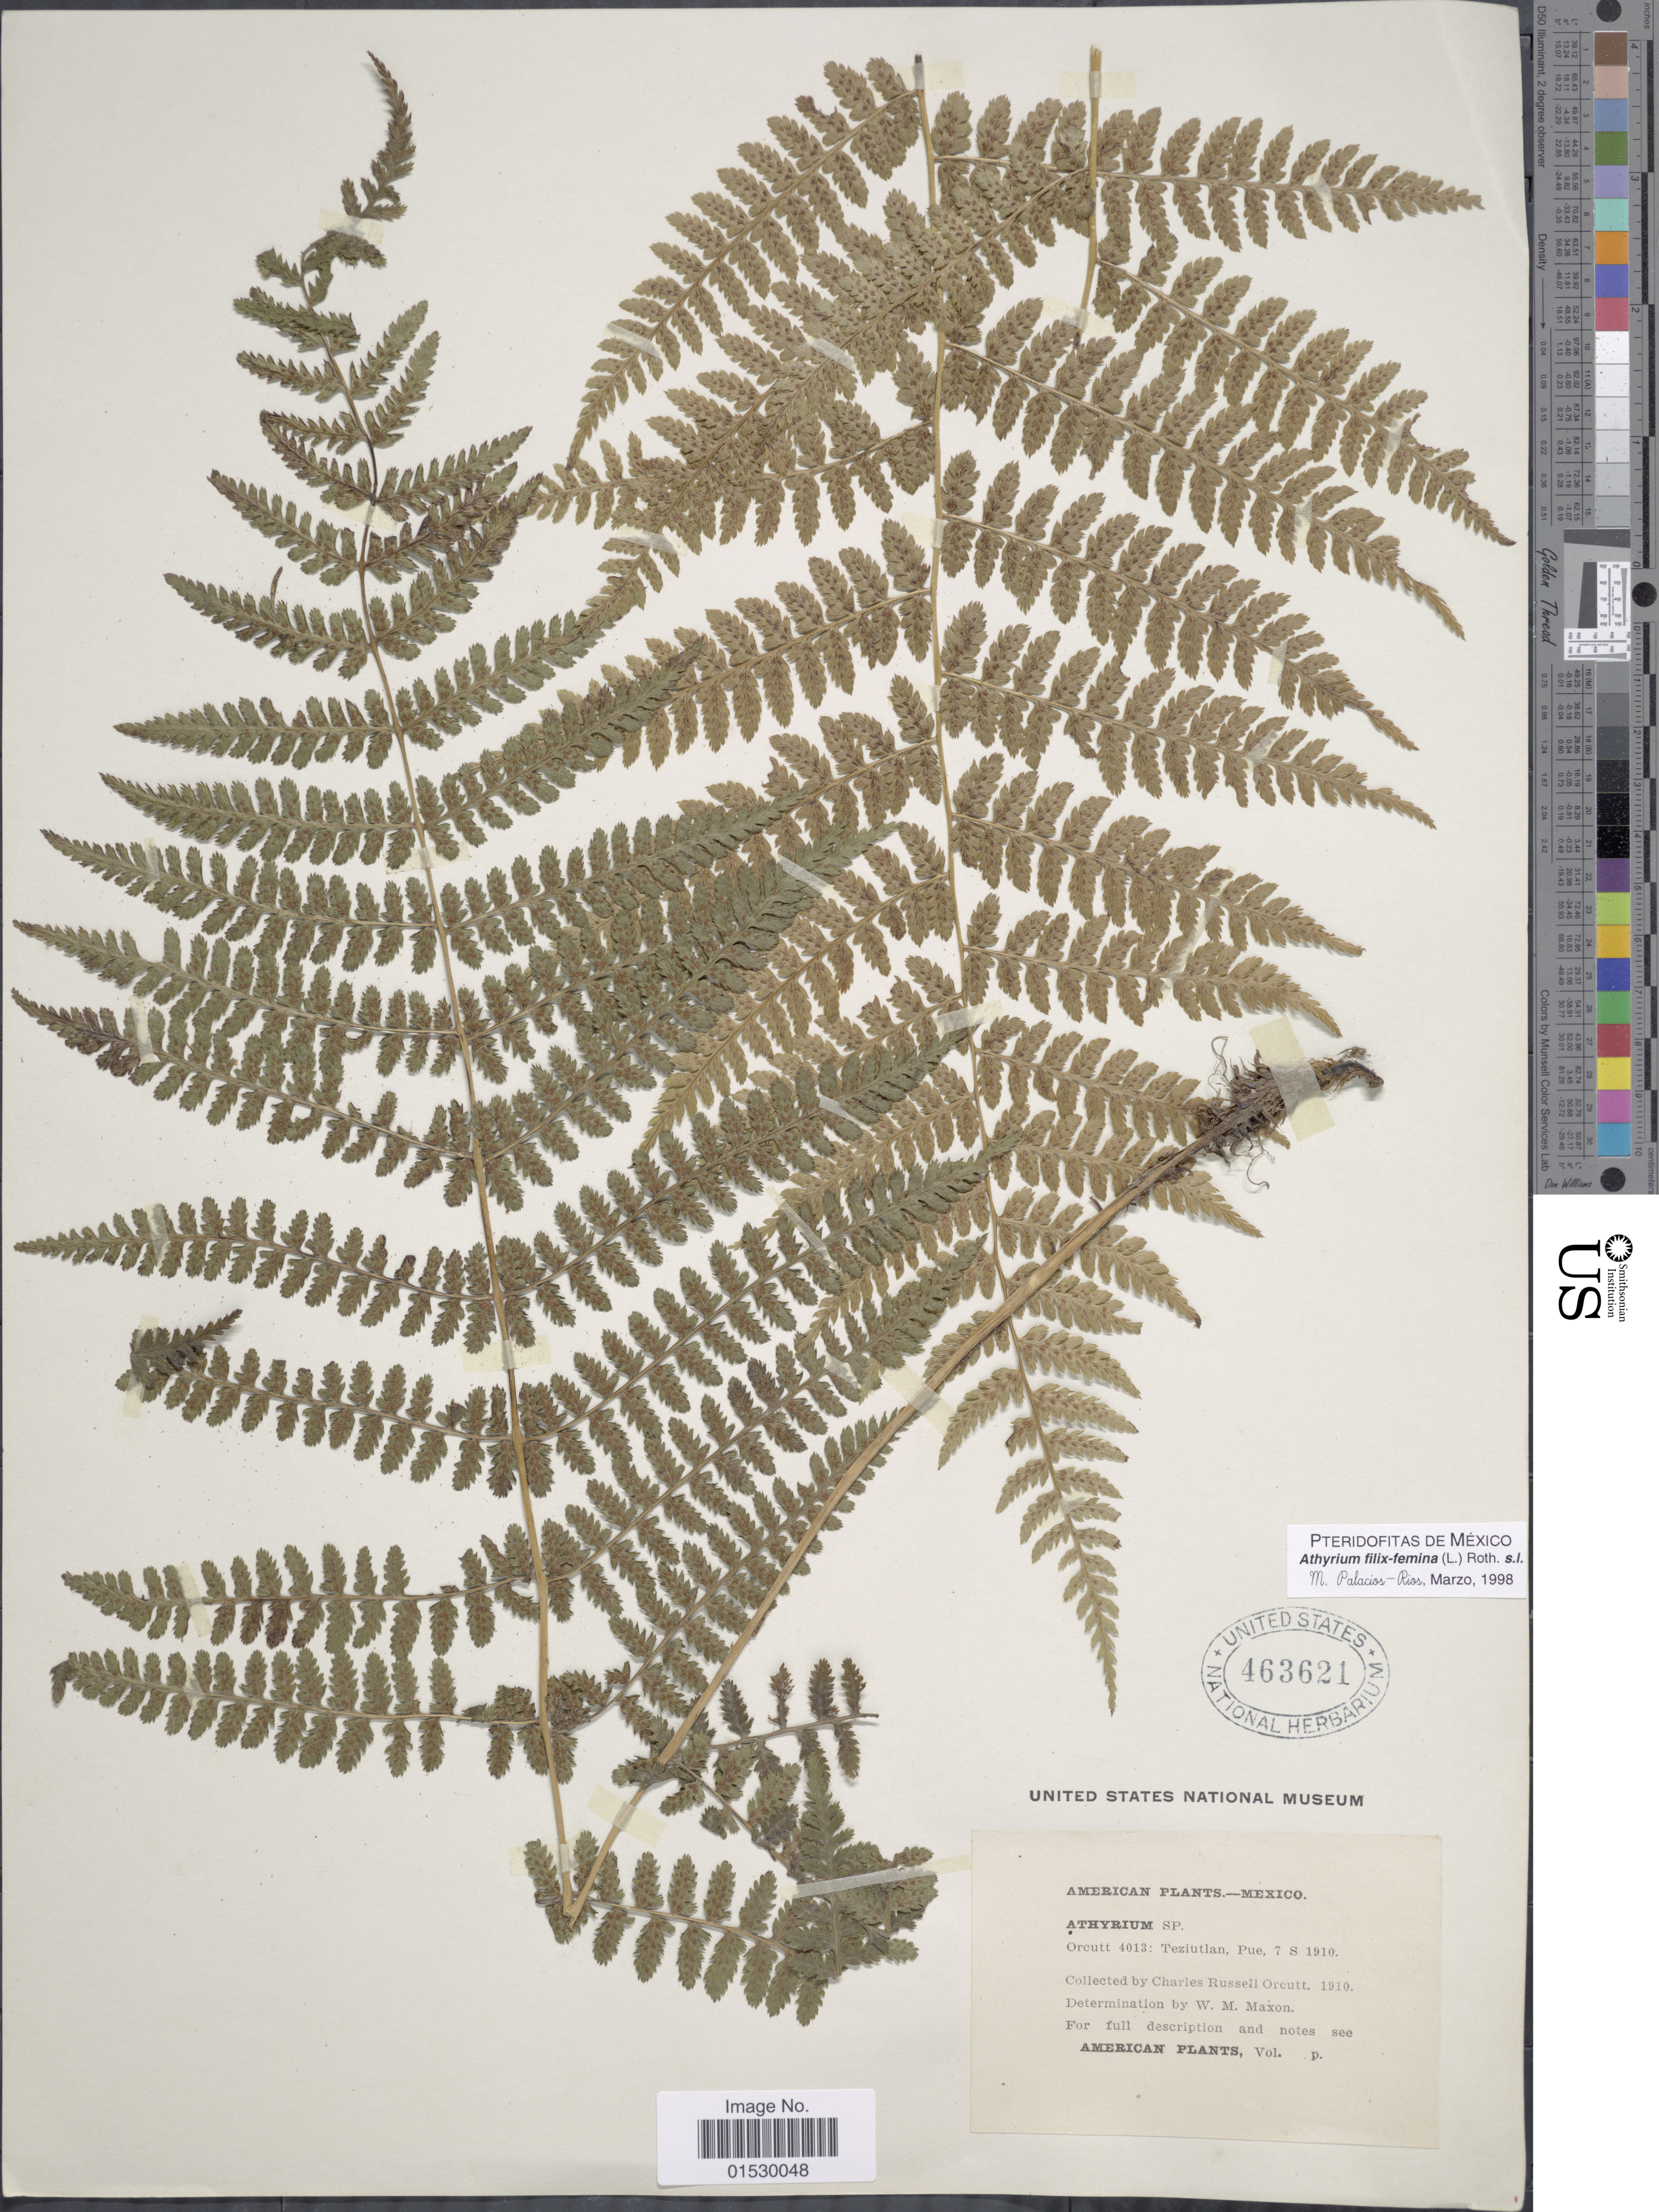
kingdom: Plantae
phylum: Tracheophyta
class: Polypodiopsida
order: Polypodiales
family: Athyriaceae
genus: Athyrium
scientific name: Athyrium dombei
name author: (Desv.) C. Chr.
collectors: C. R. Orcutt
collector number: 4013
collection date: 1910-09-07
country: Mexico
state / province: Puebla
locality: Teziutlan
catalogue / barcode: US 463621